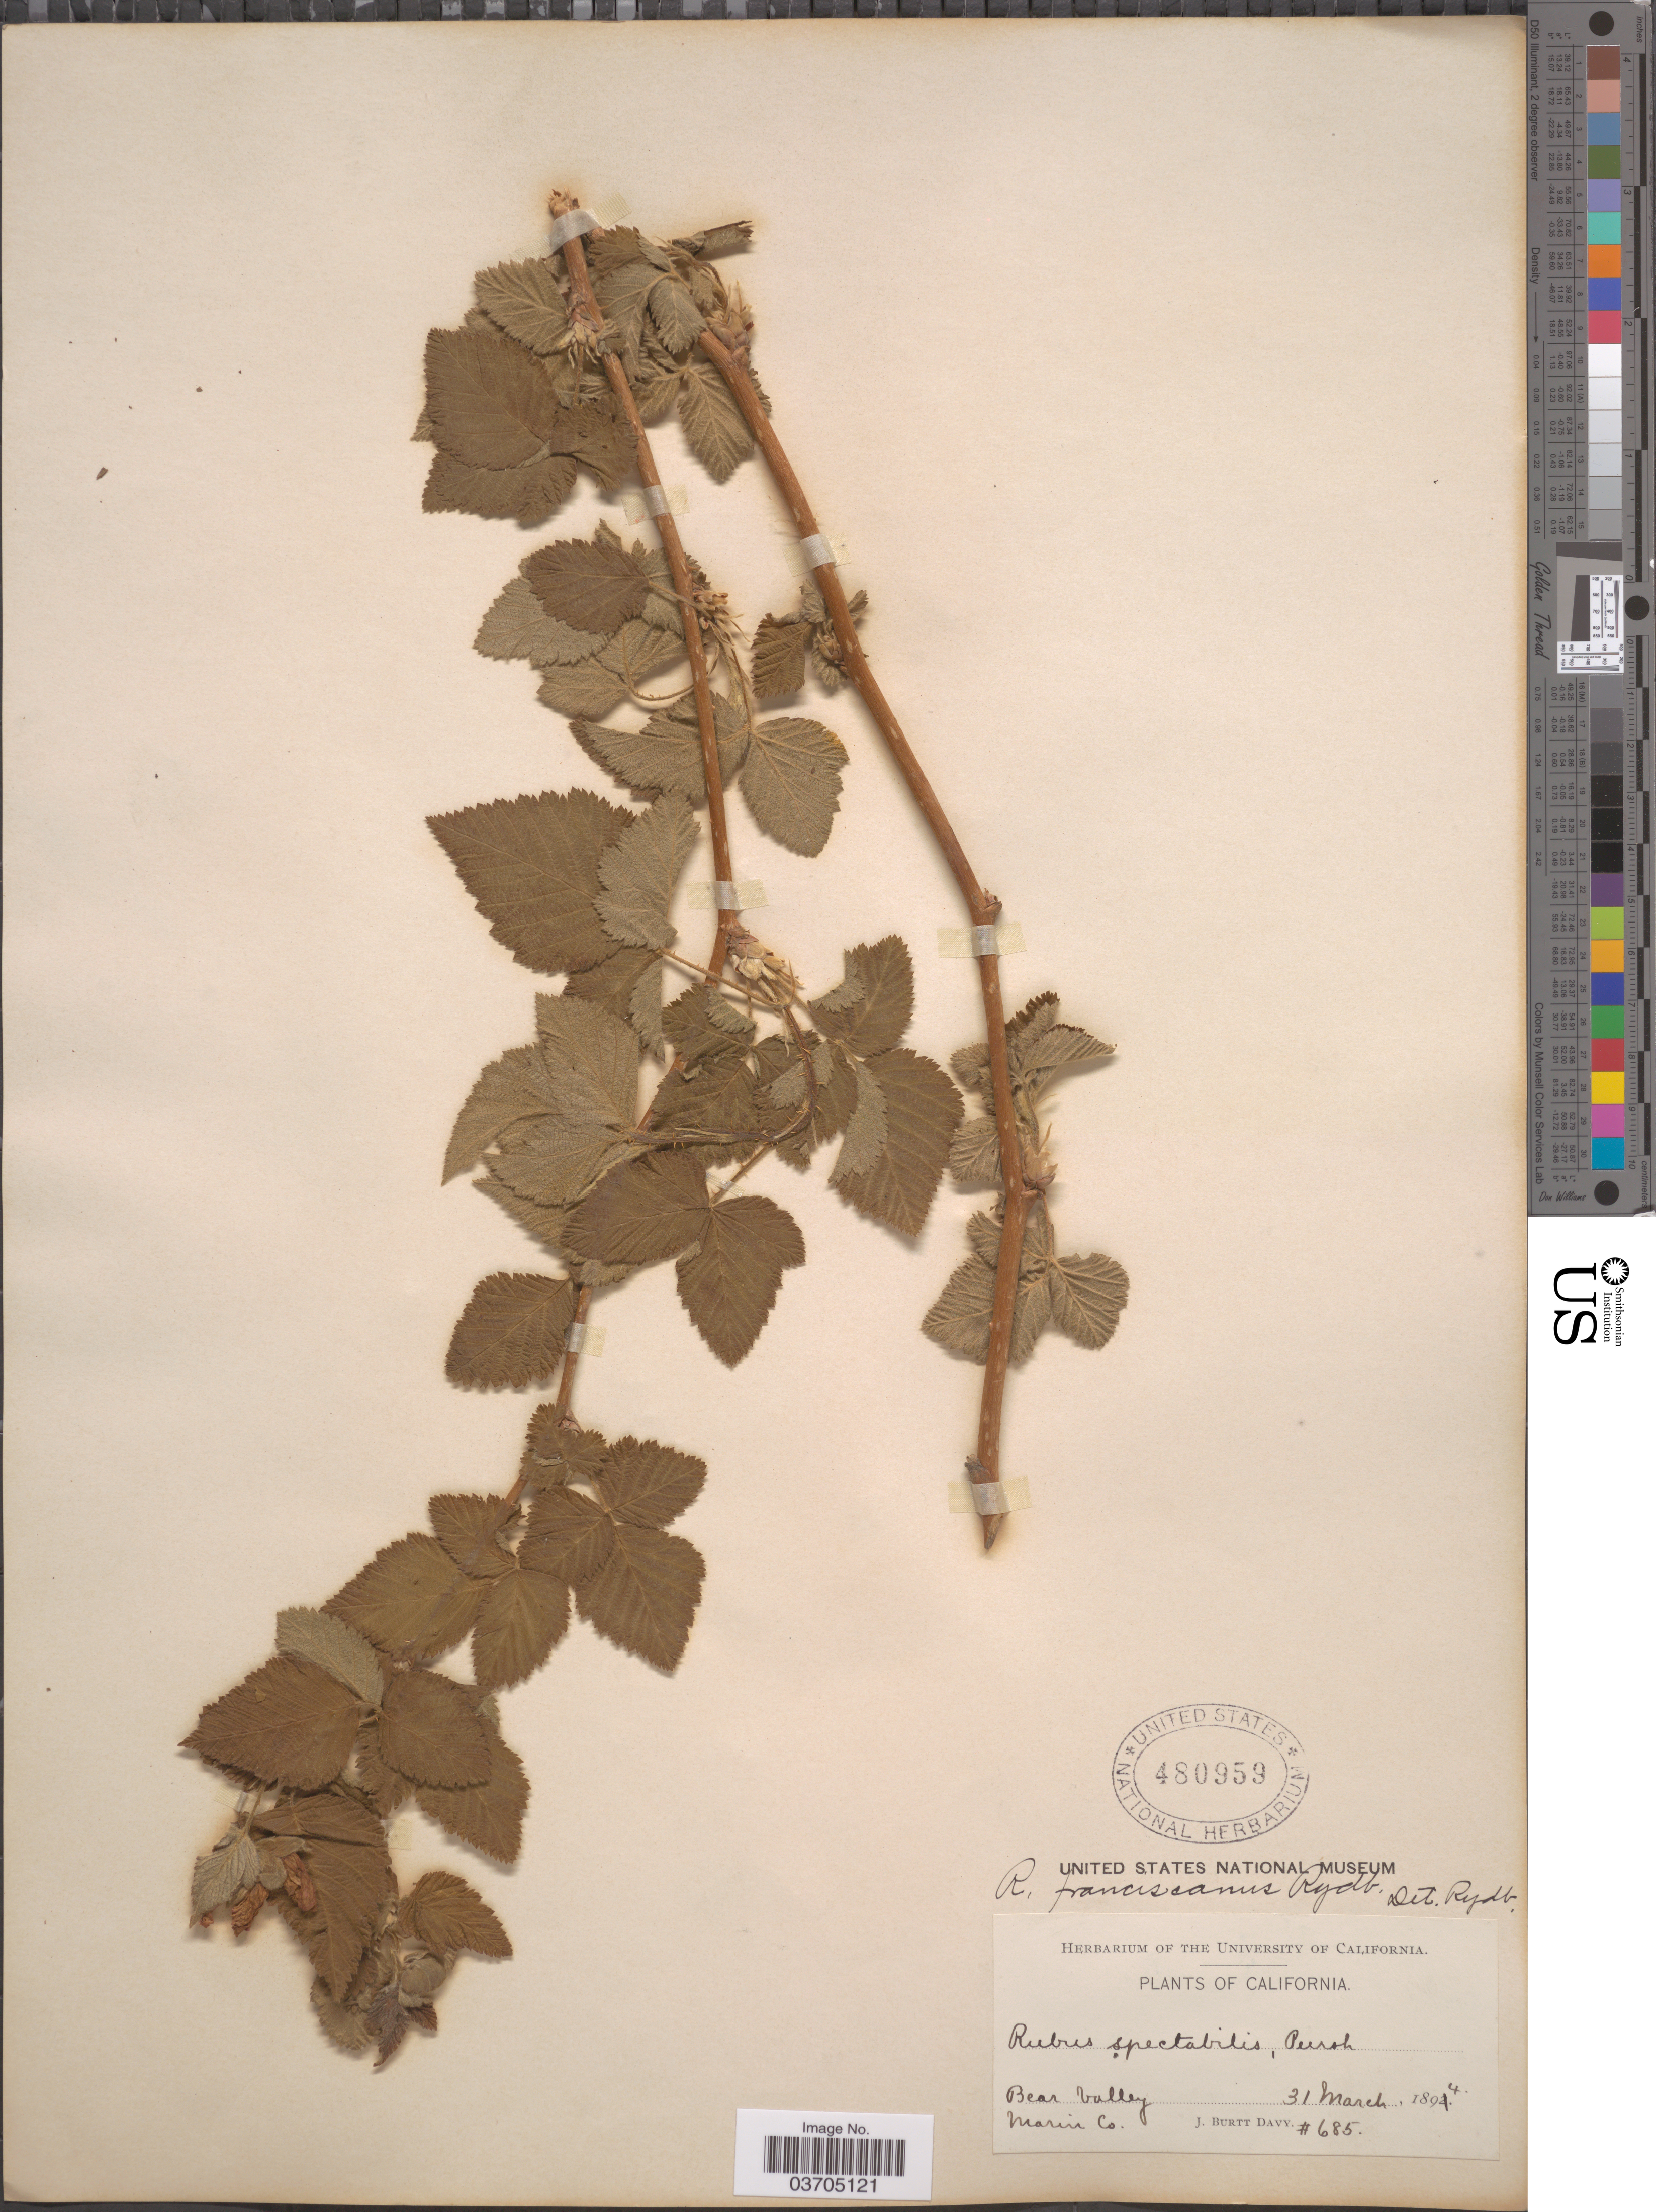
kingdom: Plantae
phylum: Tracheophyta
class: Magnoliopsida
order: Rosales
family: Rosaceae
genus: Rubus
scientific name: Rubus franciscanus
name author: Rydb.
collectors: J. Burtt Davy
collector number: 685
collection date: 1894-03-31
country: United States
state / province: California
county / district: Marin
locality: Bear Valley., Marin Co.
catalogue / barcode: US 480959